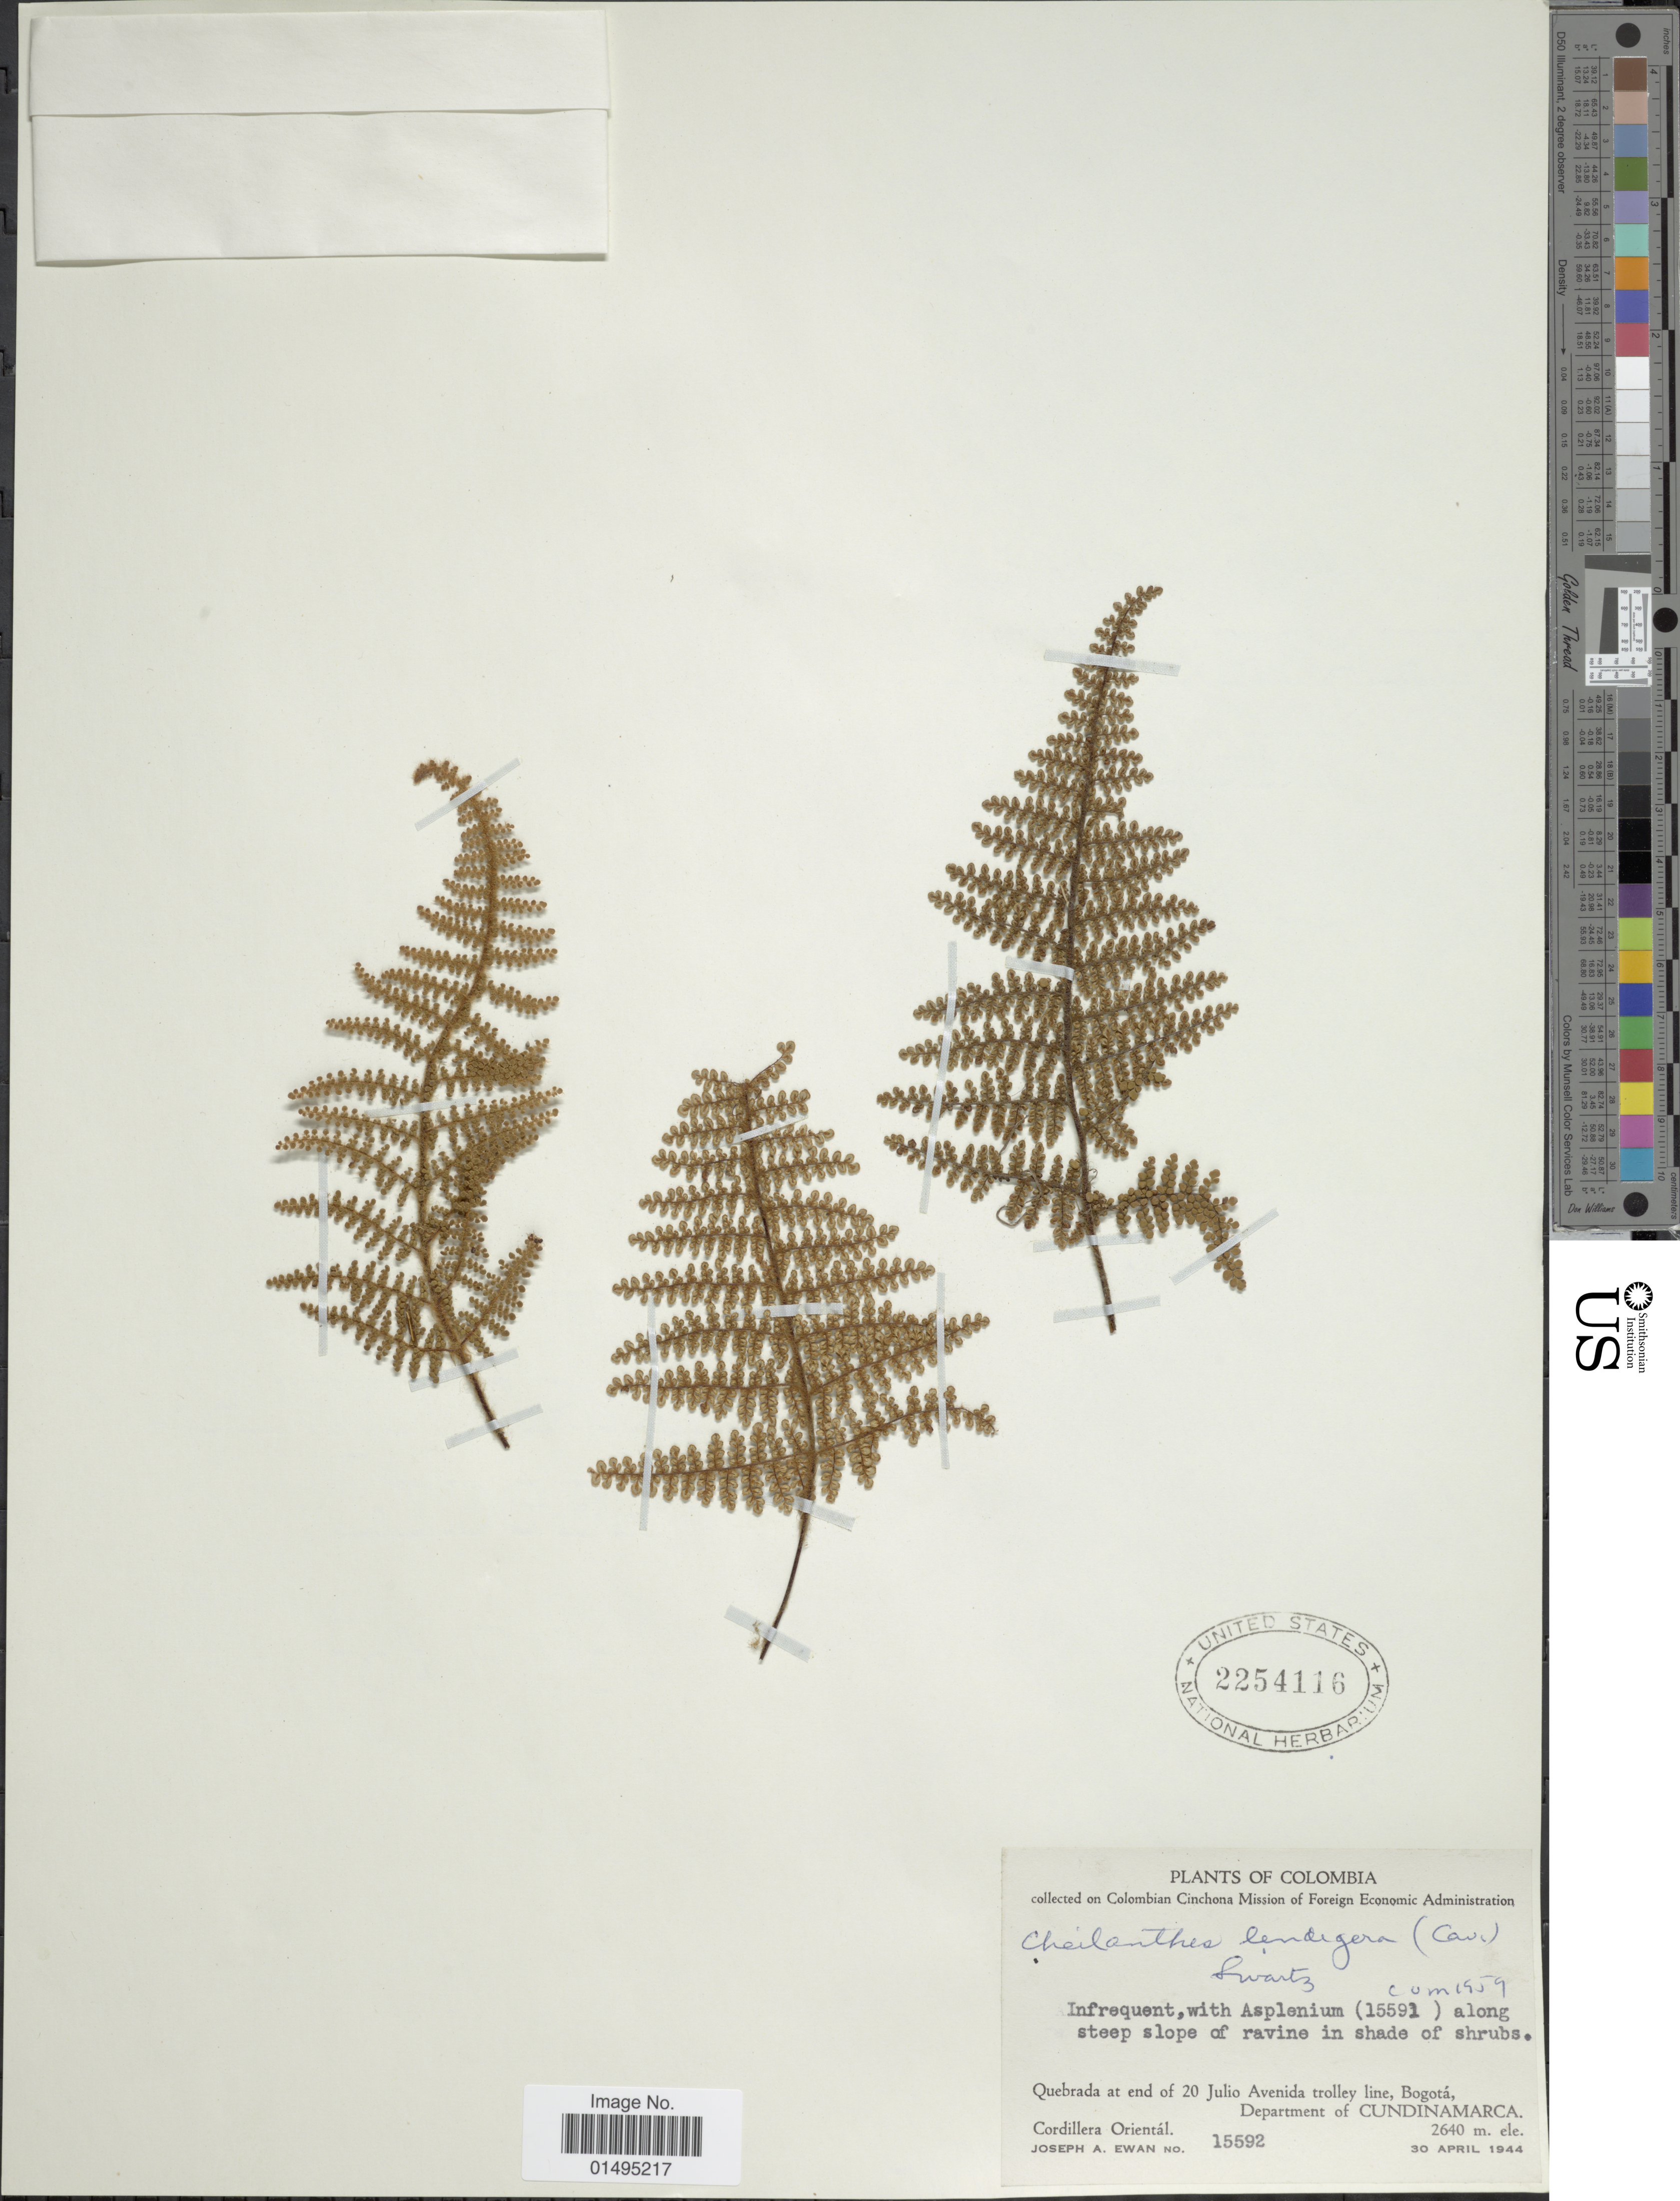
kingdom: Plantae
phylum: Tracheophyta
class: Polypodiopsida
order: Polypodiales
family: Pteridaceae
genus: Myriopteris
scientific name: Myriopteris lendigera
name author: (Cav.) J. Sm.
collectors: J. A. Ewan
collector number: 15592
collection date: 1944-04-30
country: Colombia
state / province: Cundinamarca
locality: Colombia, Bogota, Department of Cundinamarca, Cordillera Oriental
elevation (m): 2640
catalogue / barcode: US 2254116